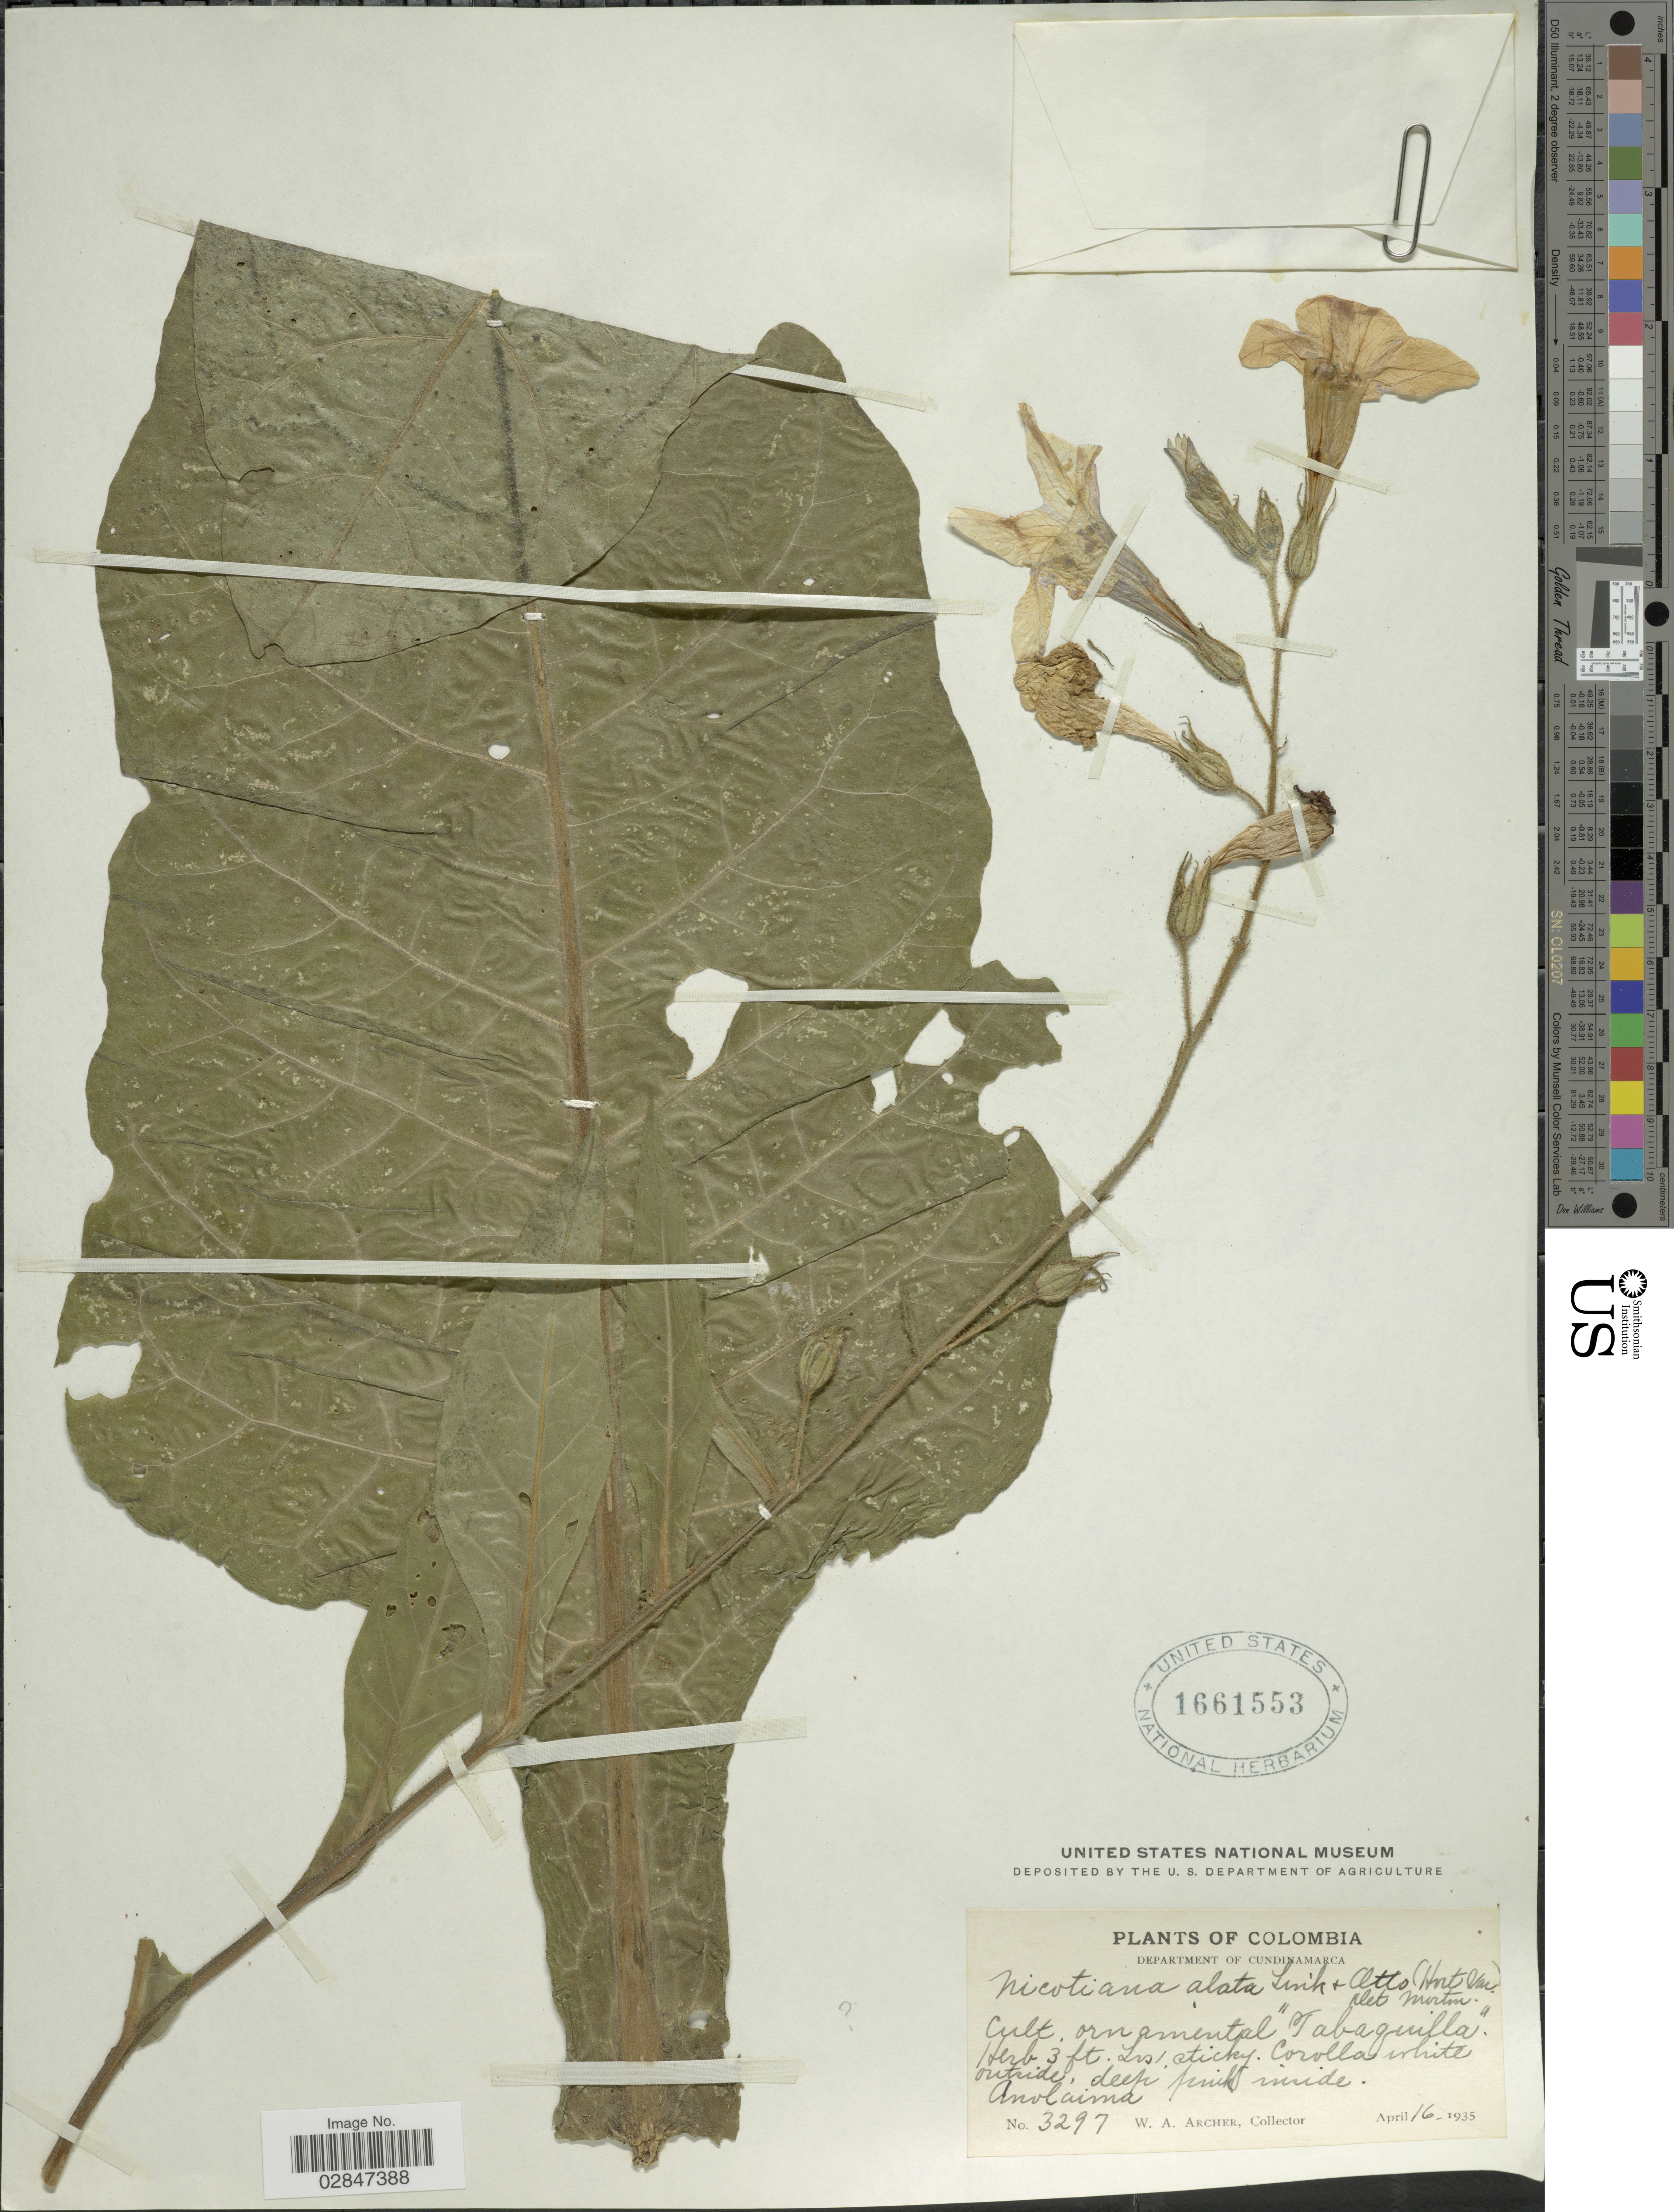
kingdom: Plantae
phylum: Tracheophyta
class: Magnoliopsida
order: Solanales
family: Solanaceae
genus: Nicotiana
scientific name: Nicotiana tabacum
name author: L.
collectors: W. A. Archer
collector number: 3297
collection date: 1935-04-16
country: Colombia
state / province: Cundinamarca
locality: Department of Cundinamarca, Anolaima.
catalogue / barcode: US 1661553